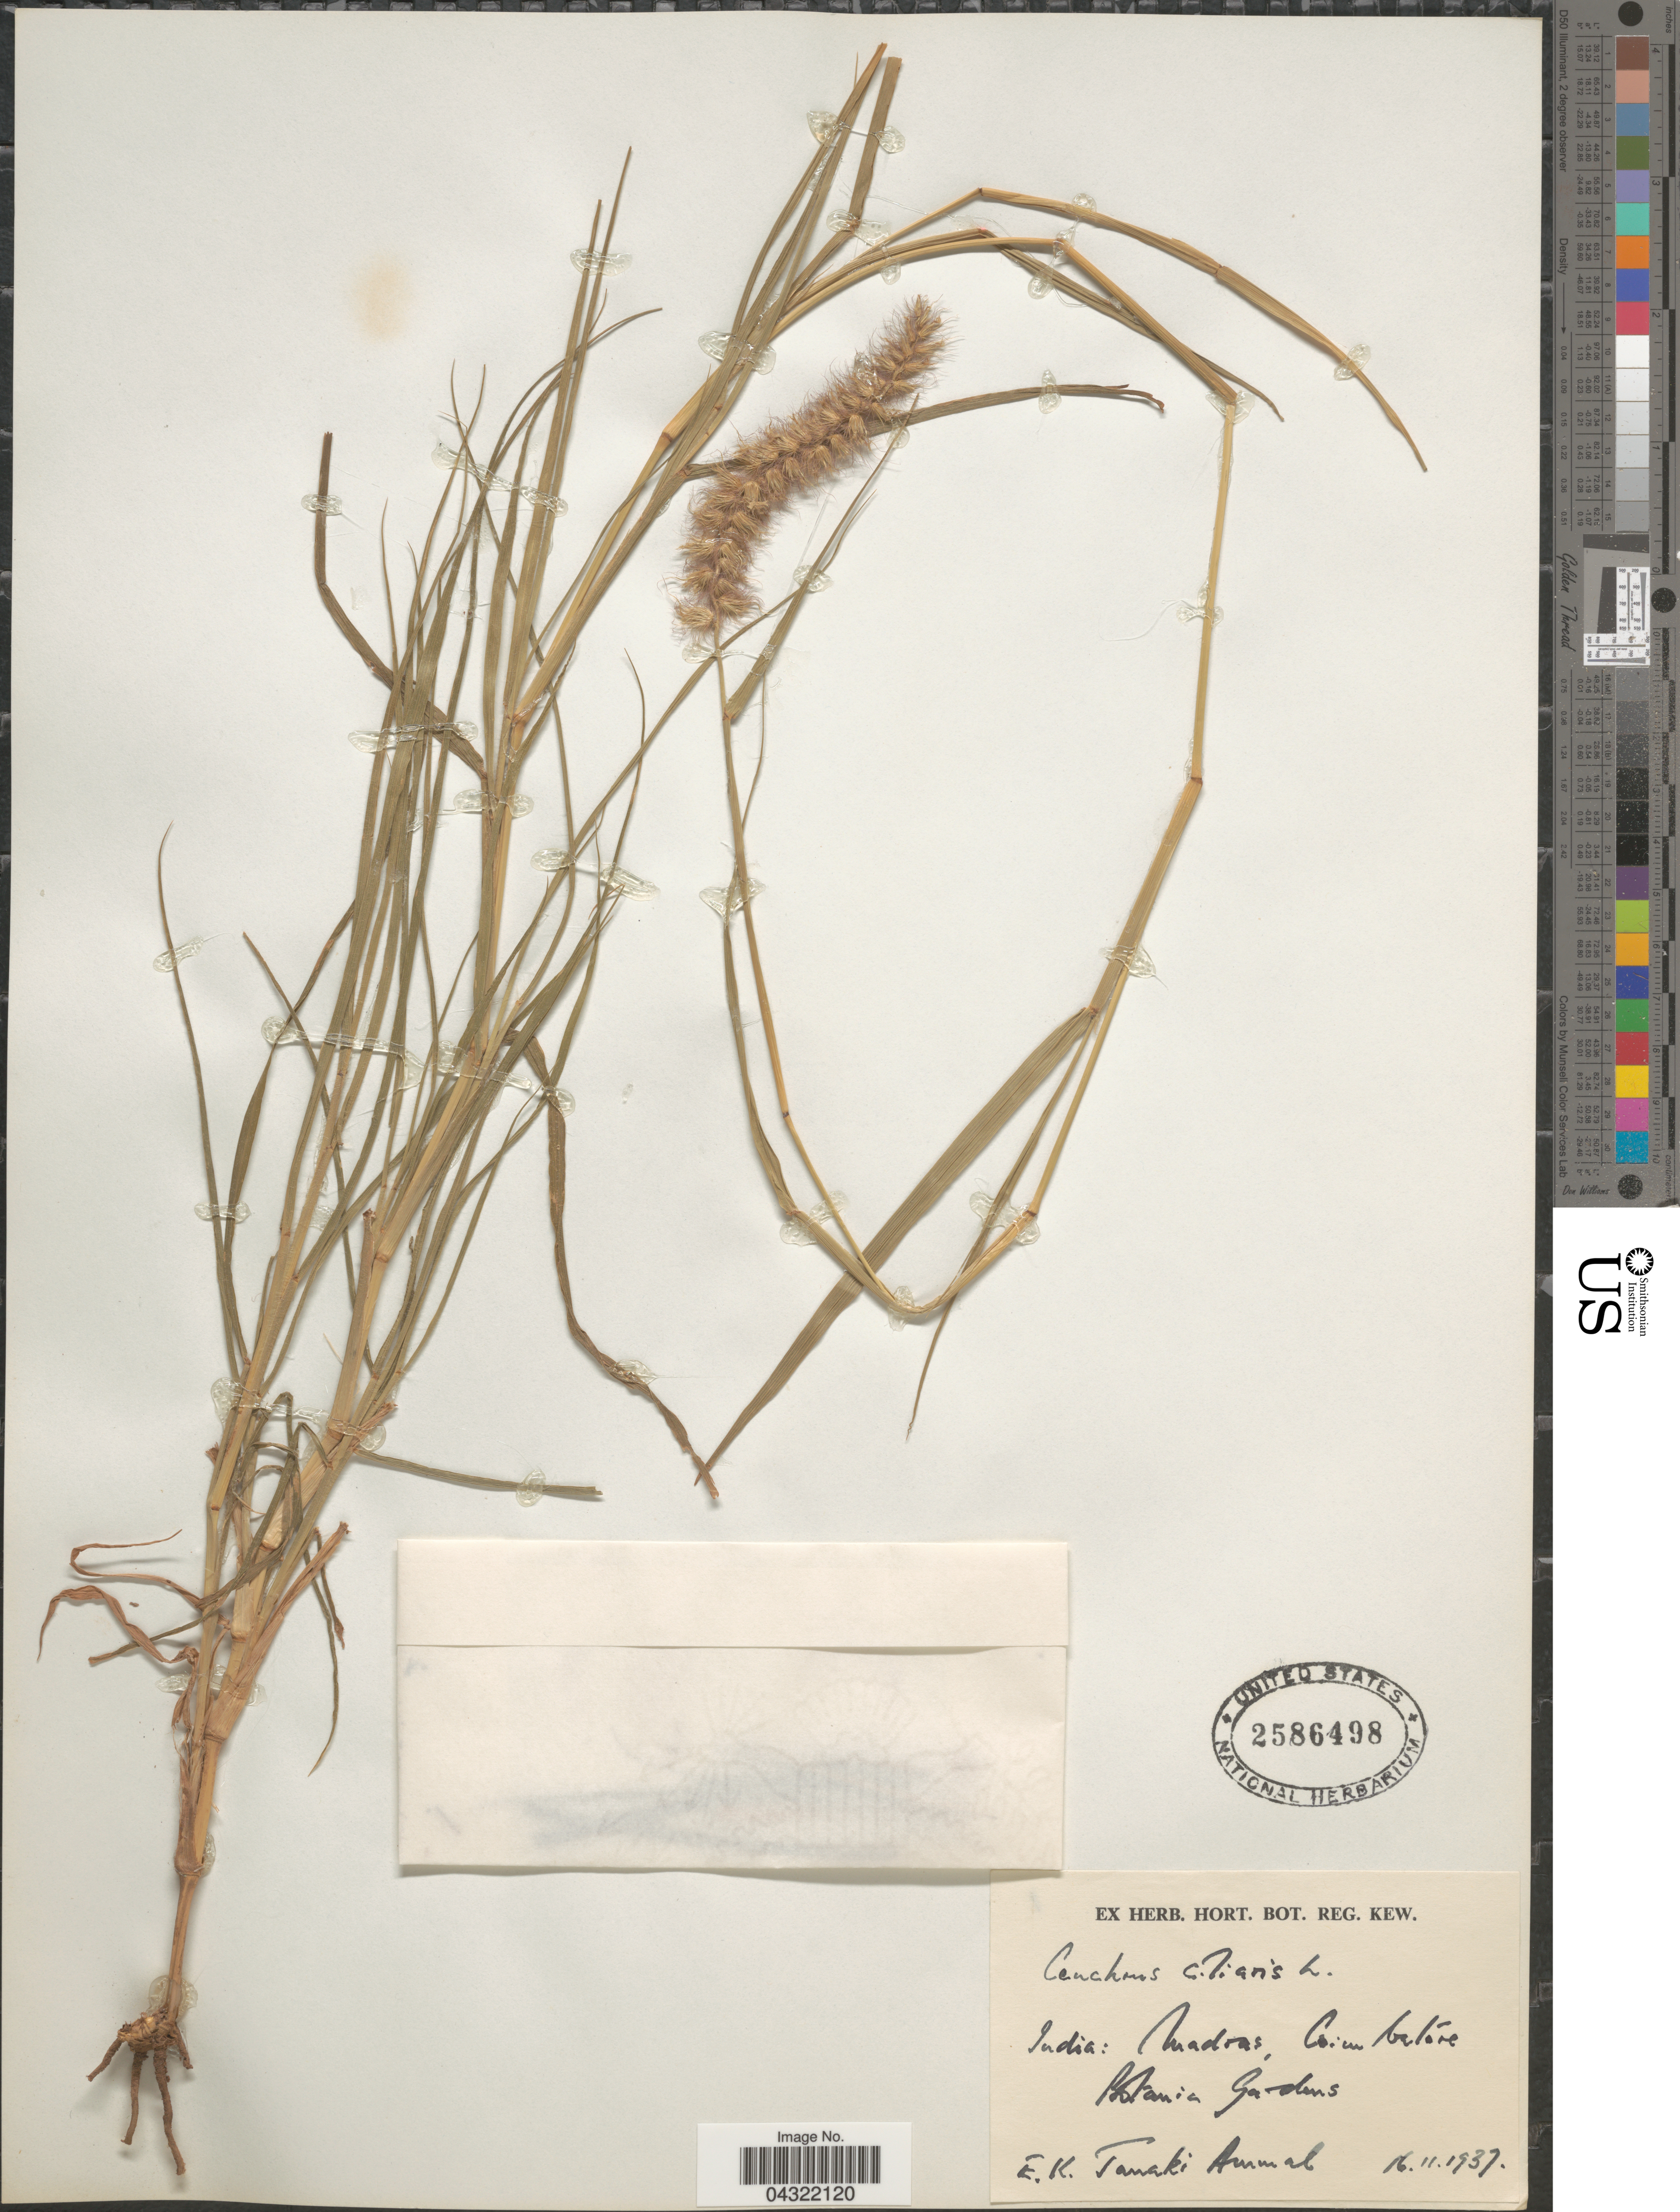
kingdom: Plantae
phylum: Tracheophyta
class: Liliopsida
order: Poales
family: Poaceae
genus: Cenchrus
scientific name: Cenchrus ciliaris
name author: L.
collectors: E. Janaki Ammal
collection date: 1937-11-16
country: India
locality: Madras, Coimbatore. Botanic Gardens.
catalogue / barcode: US 2586498